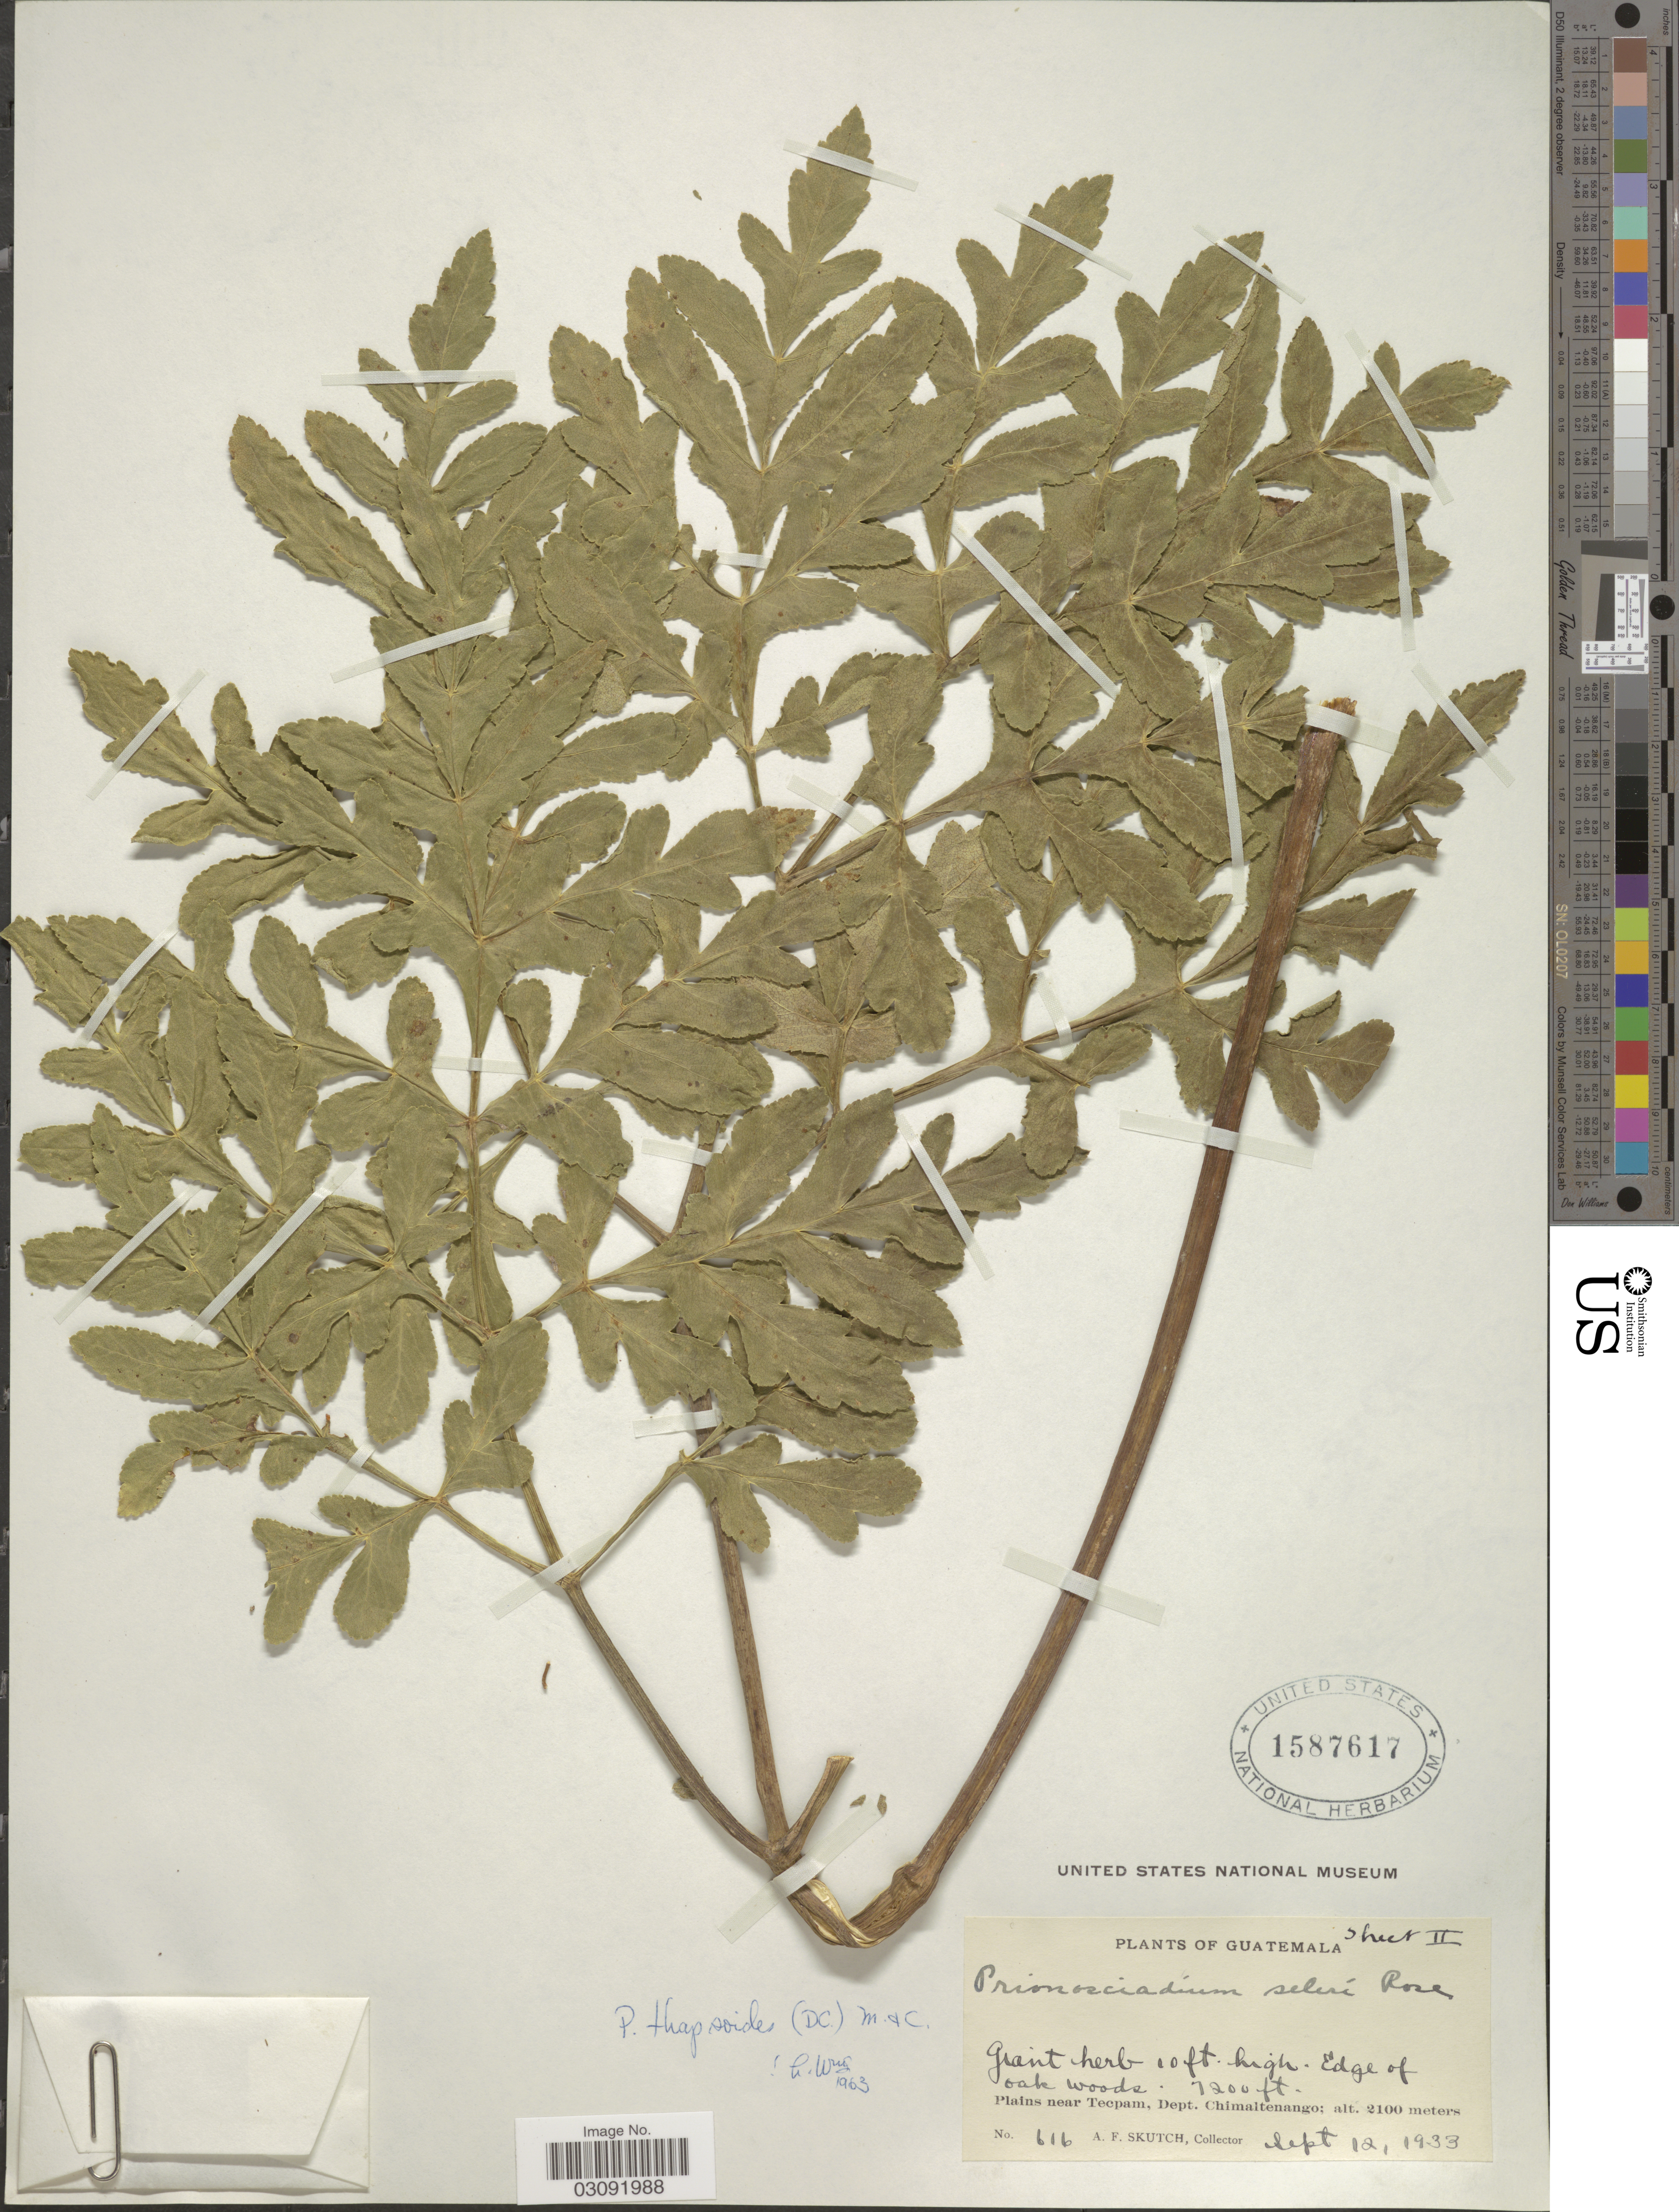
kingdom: Plantae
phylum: Tracheophyta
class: Magnoliopsida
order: Apiales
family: Apiaceae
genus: Prionosciadium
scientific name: Prionosciadium thapsoides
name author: (DC.)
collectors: A. F. Skutch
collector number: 616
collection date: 1933-09-12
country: Guatemala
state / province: Chimaltenango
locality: Plains near Tecpam, Dept. Chimaltenango.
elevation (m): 2195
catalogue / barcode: US 1587617